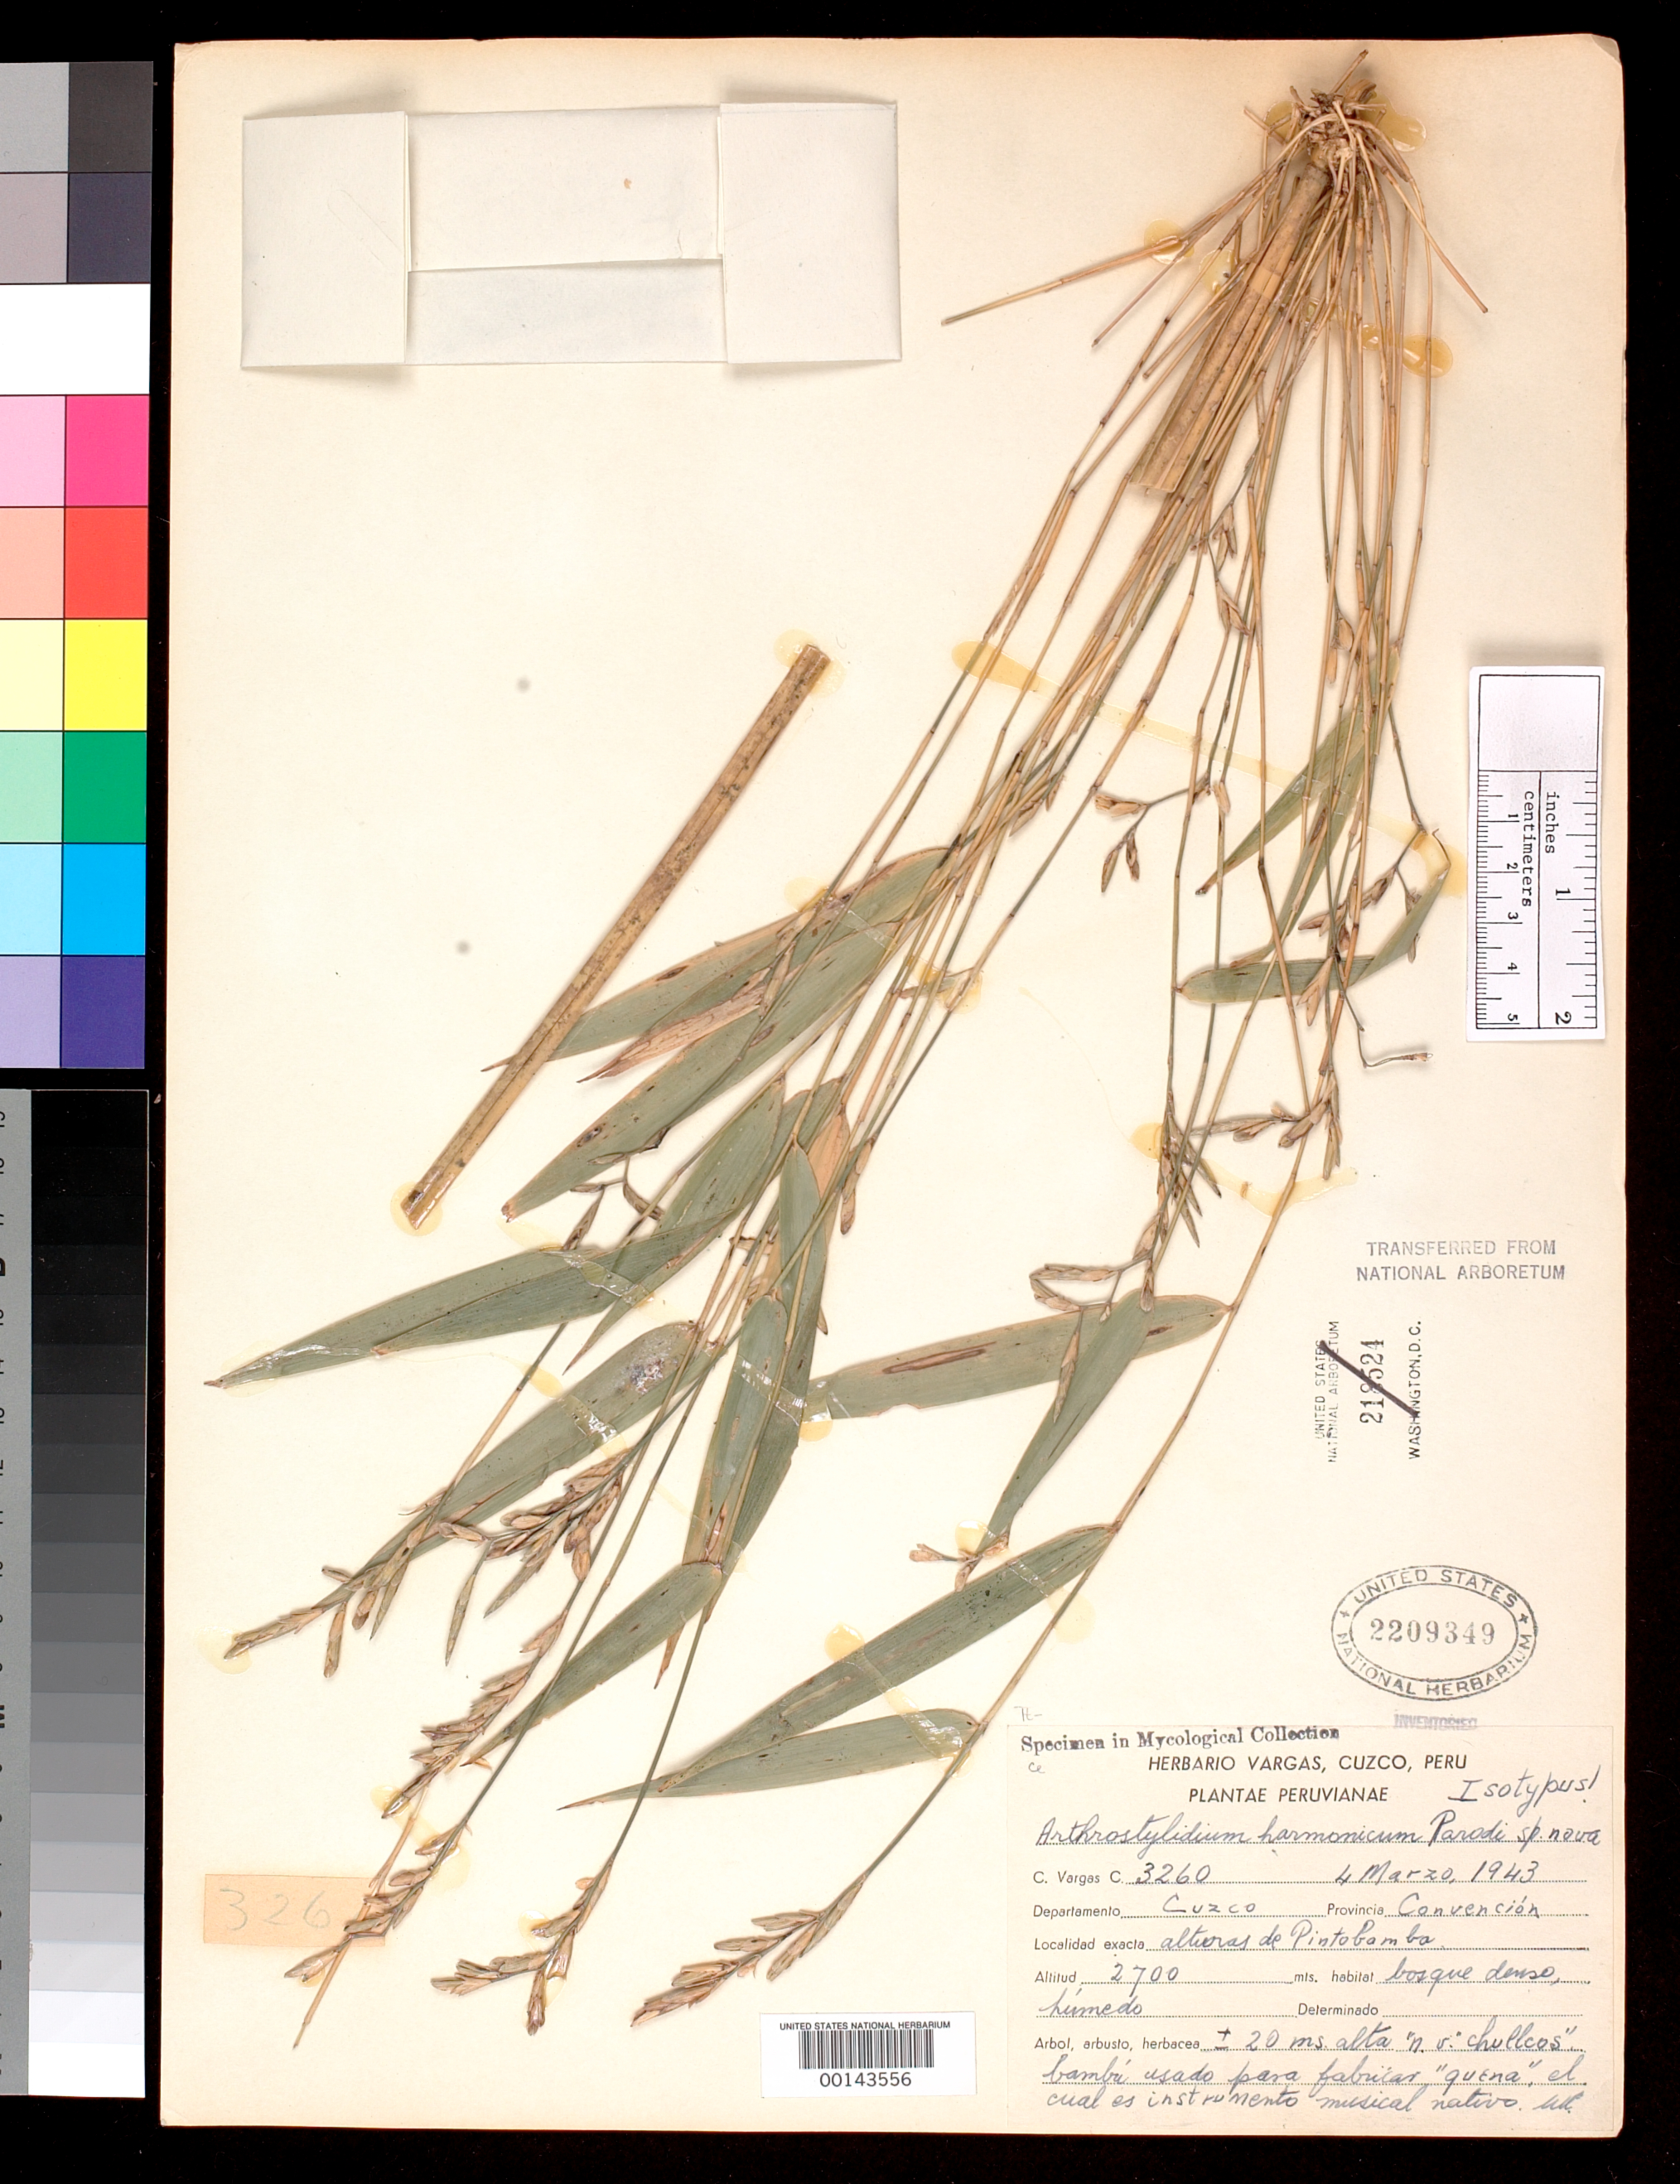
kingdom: Plantae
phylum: Tracheophyta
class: Liliopsida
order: Poales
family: Poaceae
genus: Rhipidocladum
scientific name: Rhipidocladum harmonicum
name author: (Parodi) McClure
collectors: C. Vargas Calderón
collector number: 3260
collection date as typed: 04 Mar 1943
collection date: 1943-03-04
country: Peru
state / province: Cusco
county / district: La Convención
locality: Pintobambo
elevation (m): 2700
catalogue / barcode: US 2209349